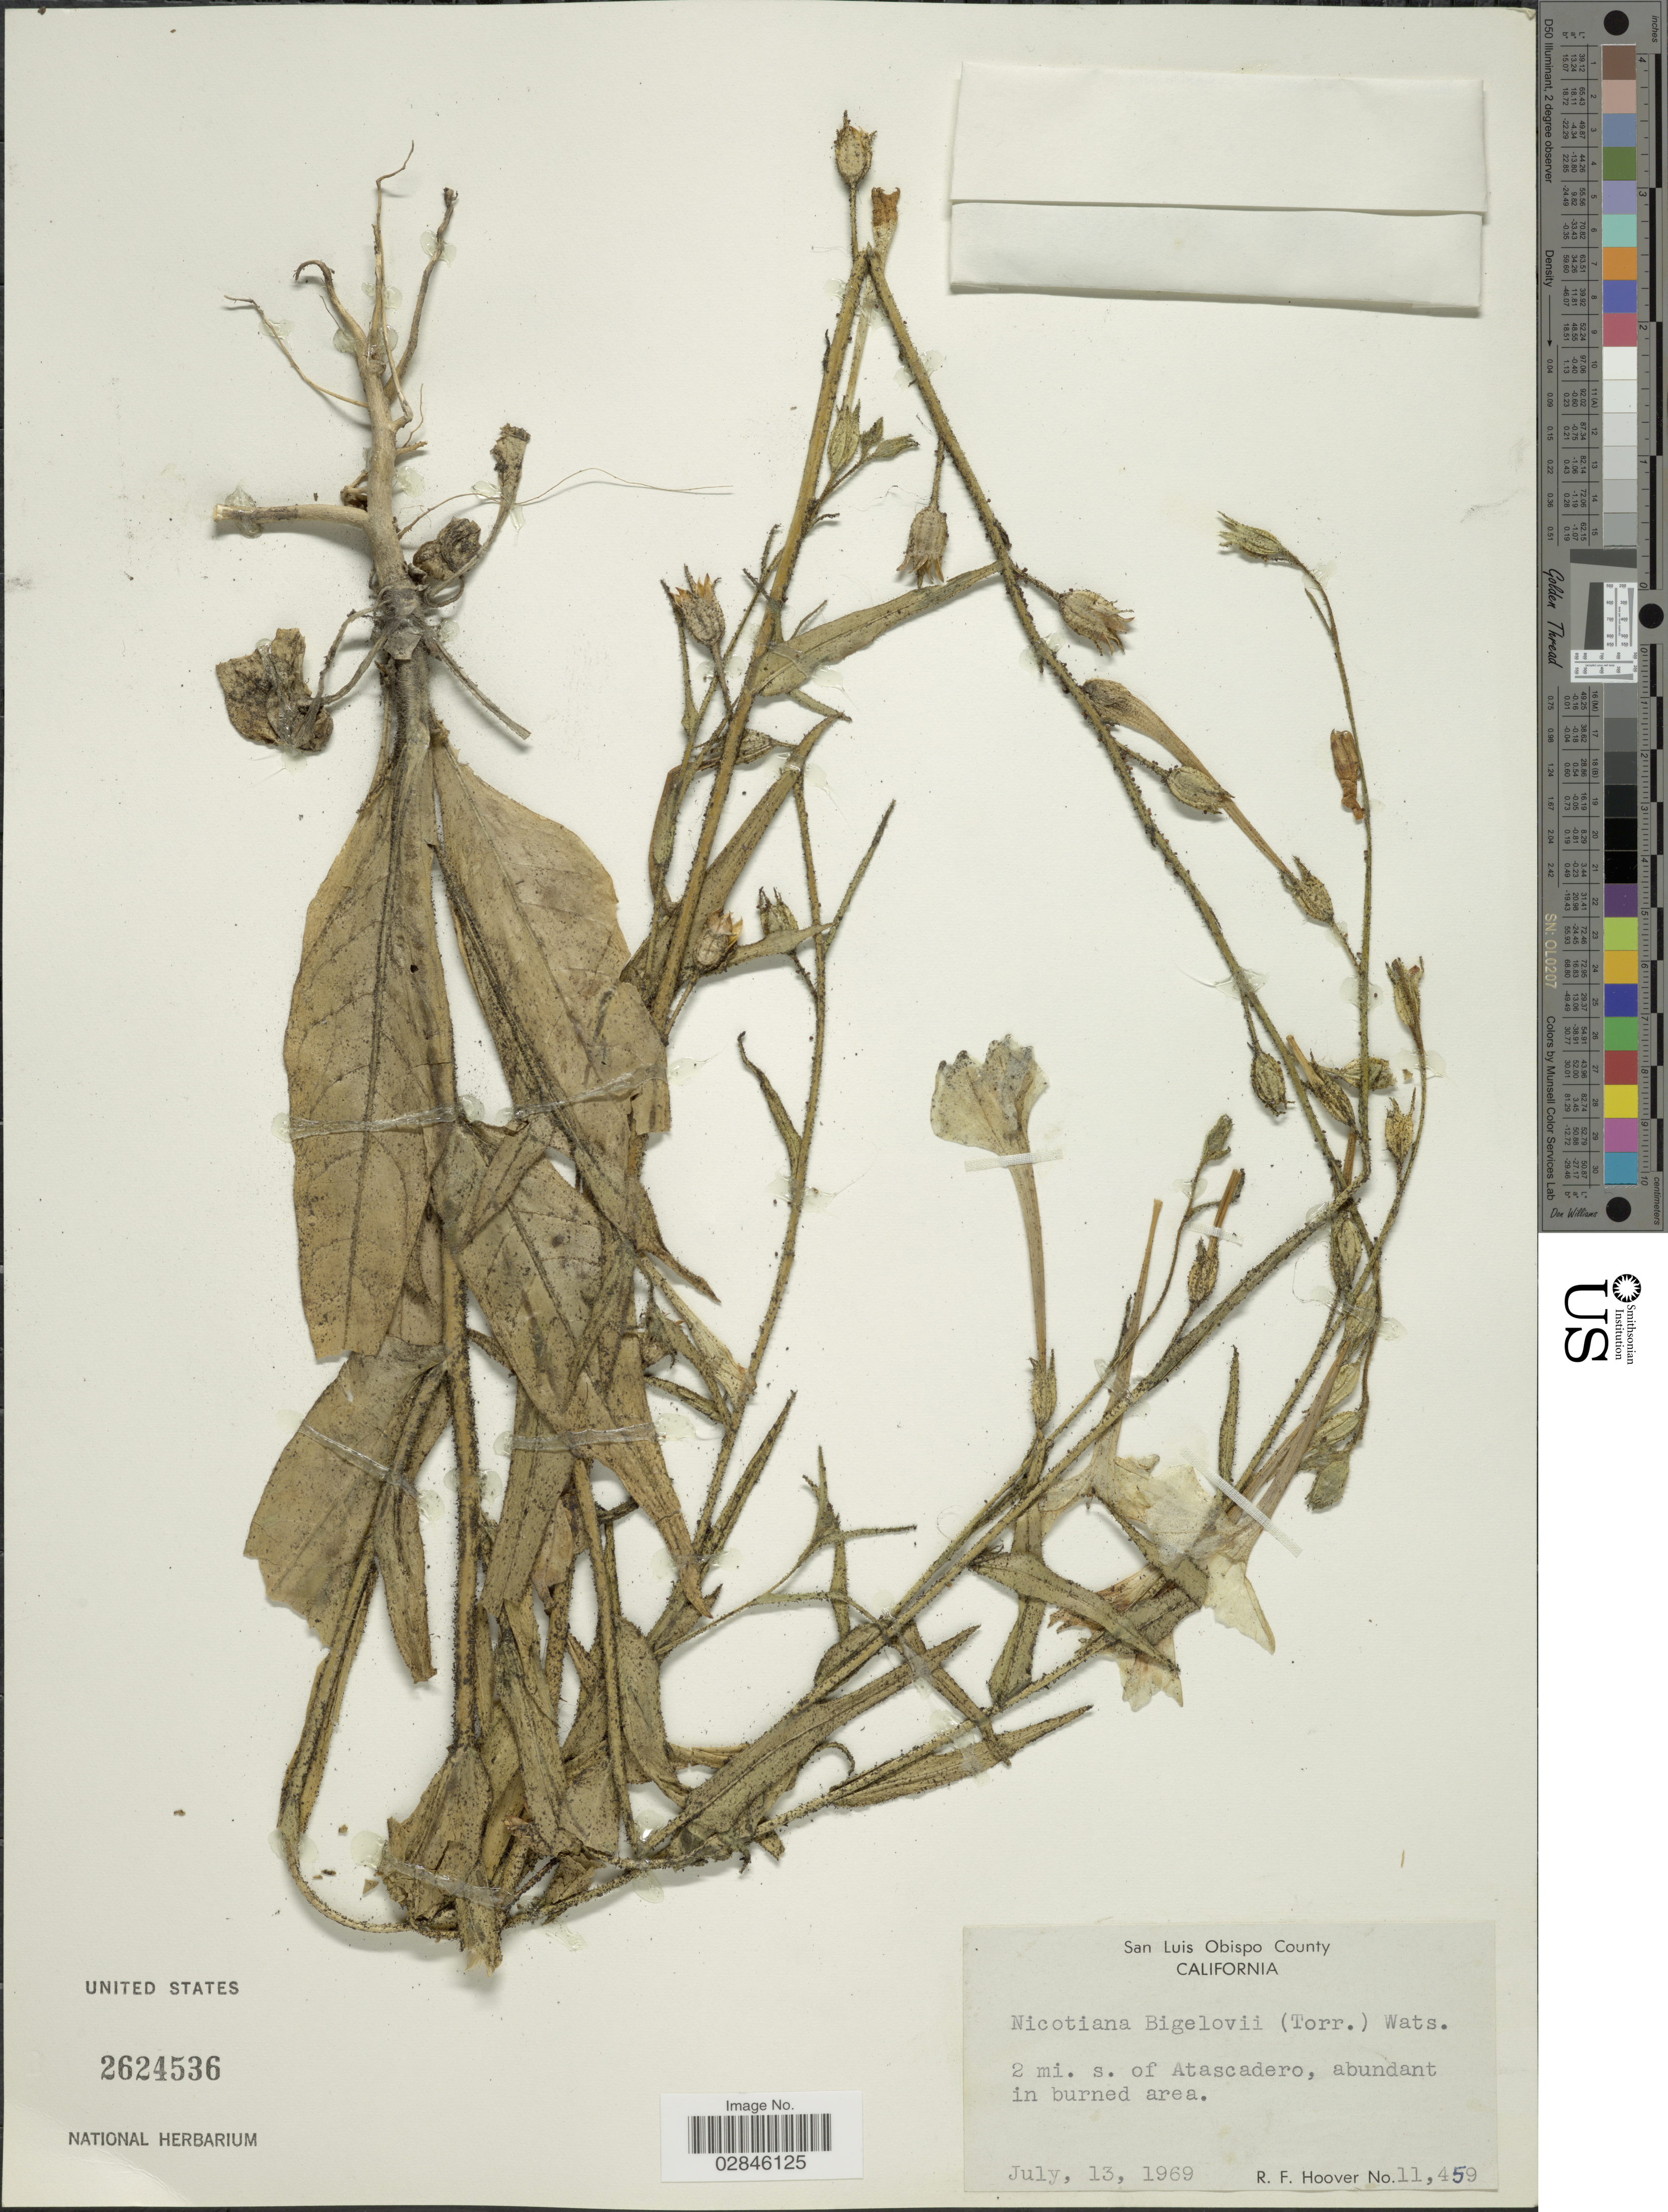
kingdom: Plantae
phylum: Tracheophyta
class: Magnoliopsida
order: Solanales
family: Solanaceae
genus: Nicotiana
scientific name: Nicotiana bigelovii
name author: S. Watson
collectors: R. F. Hoover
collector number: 11459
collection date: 1969-07-13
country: United States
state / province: California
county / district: San Luis Obispo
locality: San Luis Obispo County. 2 mi. s. of Atascadero.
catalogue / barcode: US 2624536